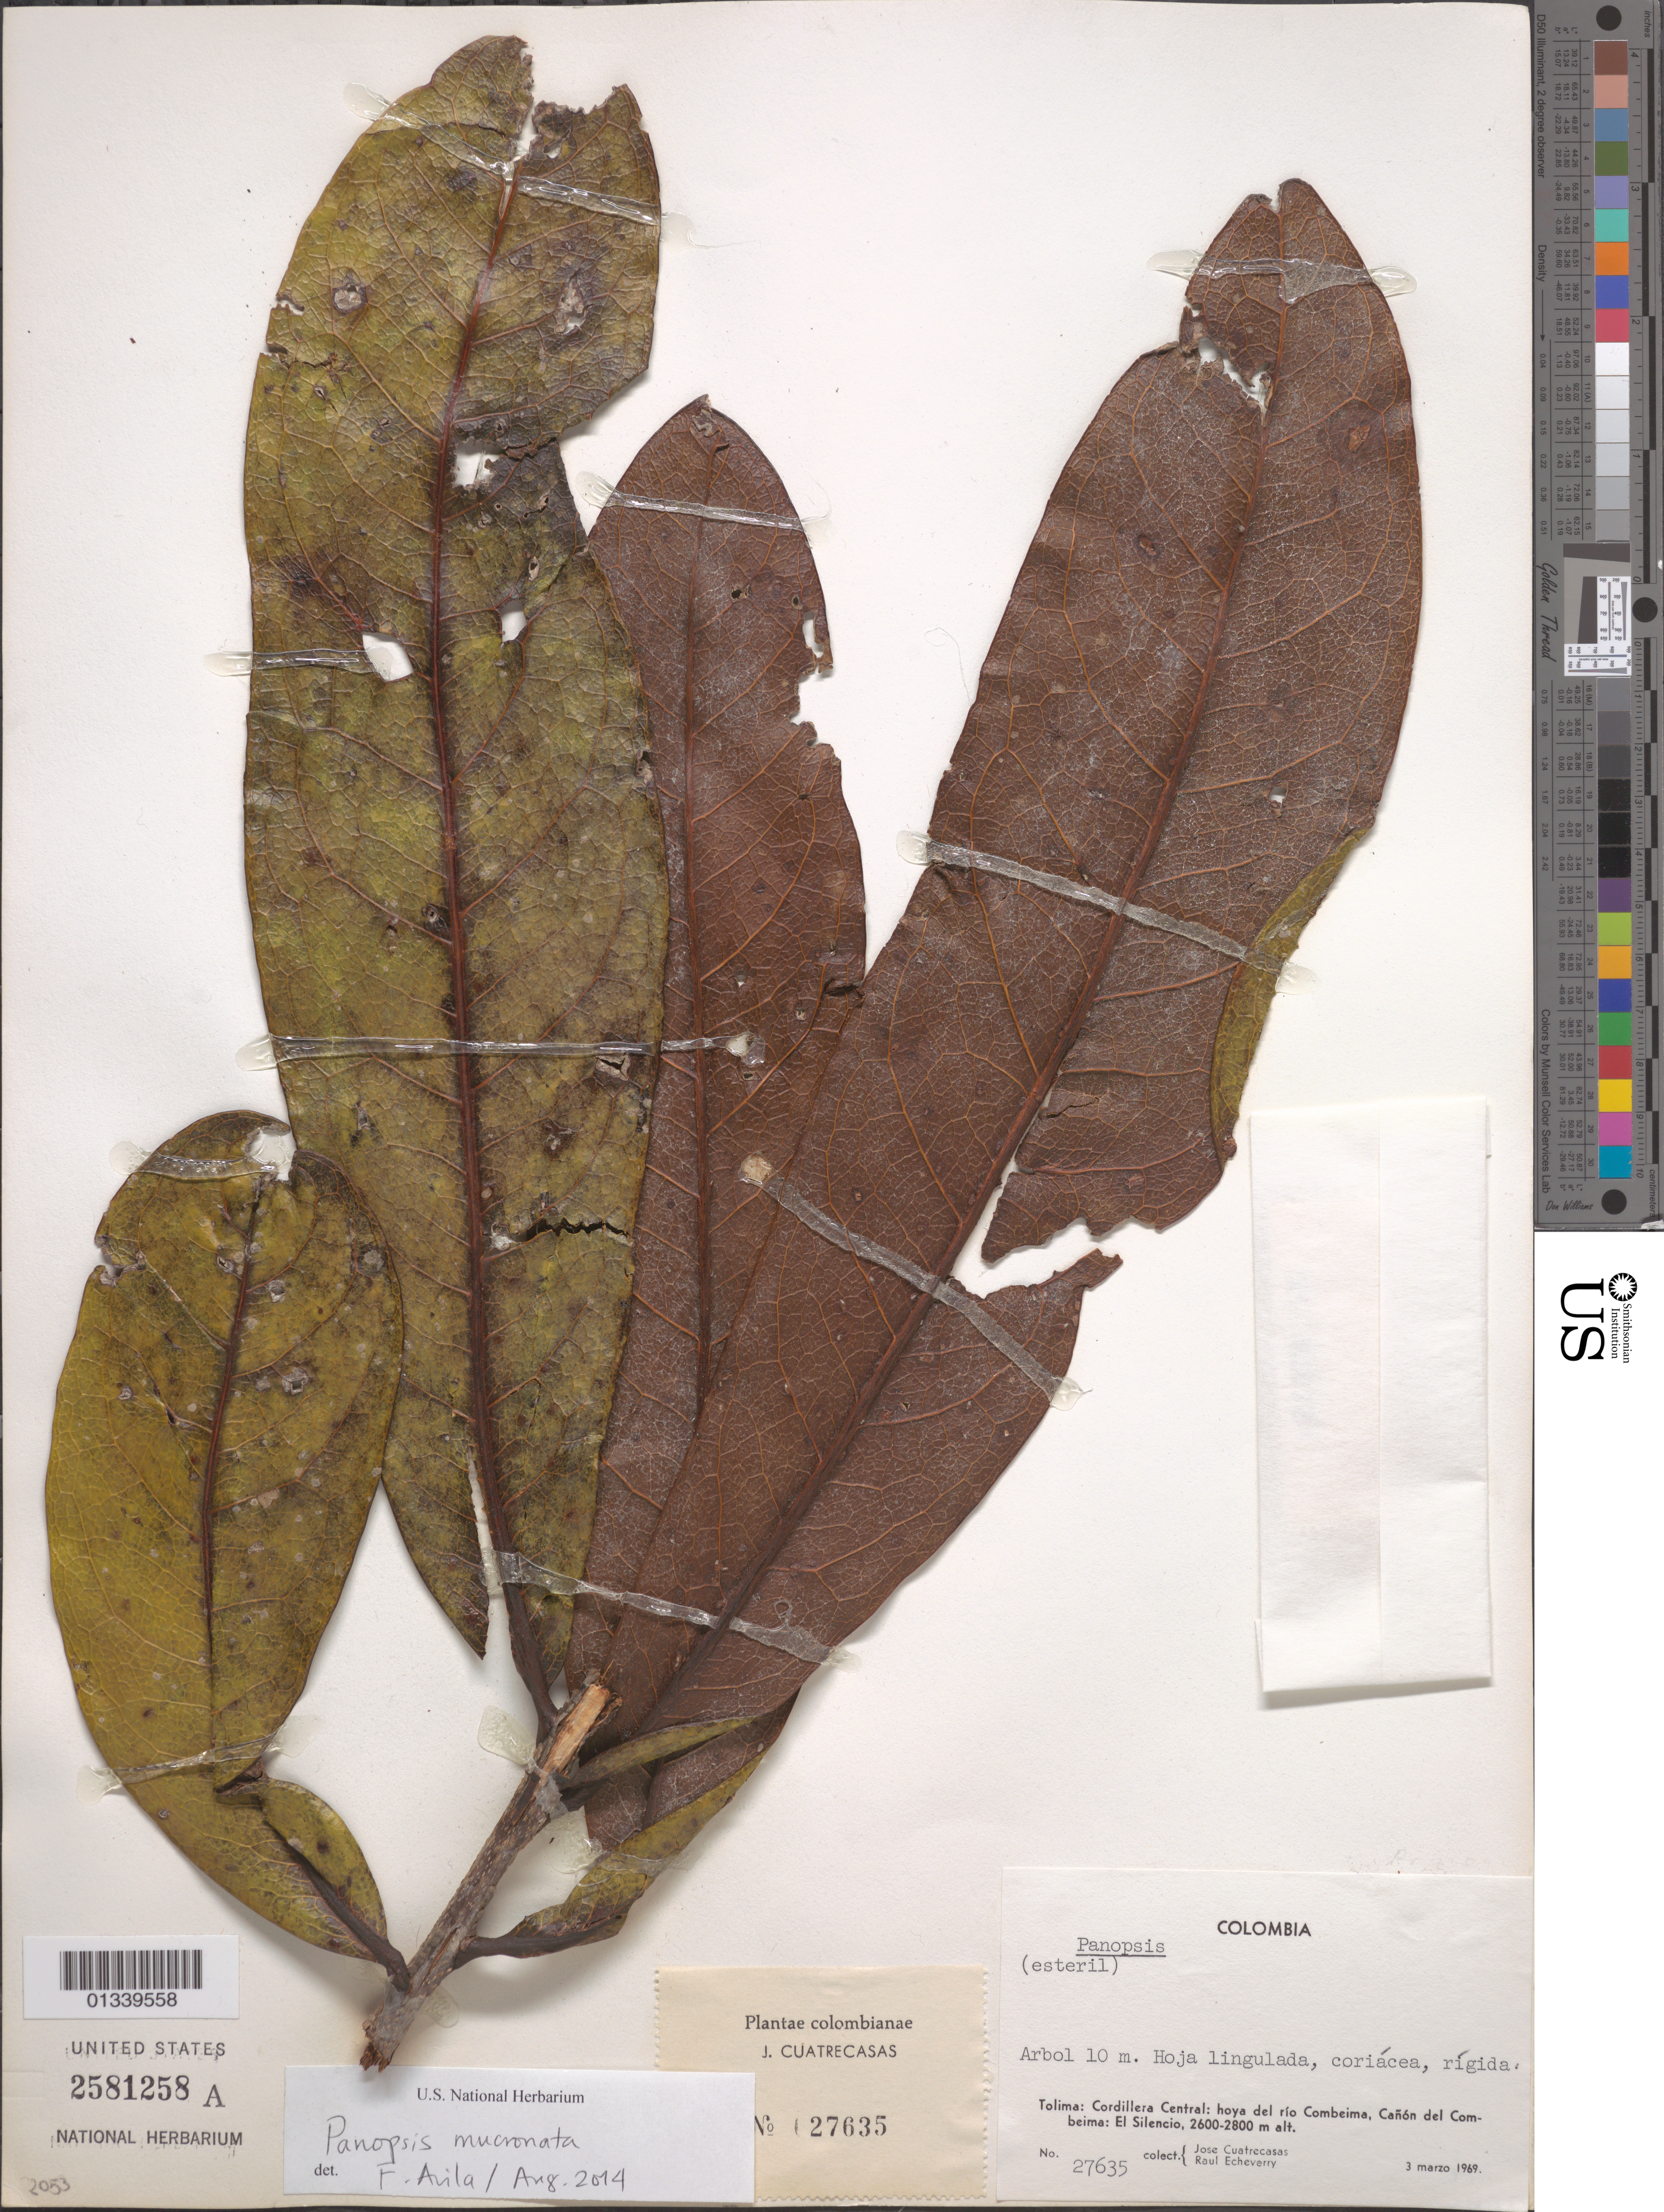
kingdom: Plantae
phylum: Tracheophyta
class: Magnoliopsida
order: Proteales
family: Proteaceae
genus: Panopsis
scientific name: Panopsis mucronata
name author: Cuatrec.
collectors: J. Cuatrecasas & R. Echeverry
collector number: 27635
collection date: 1969-03-03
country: Colombia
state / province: Tolima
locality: Cordillera Central: hoya del rio Combeima, Canon del Combeima: El Silencio.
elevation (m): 2600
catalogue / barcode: US 2581258